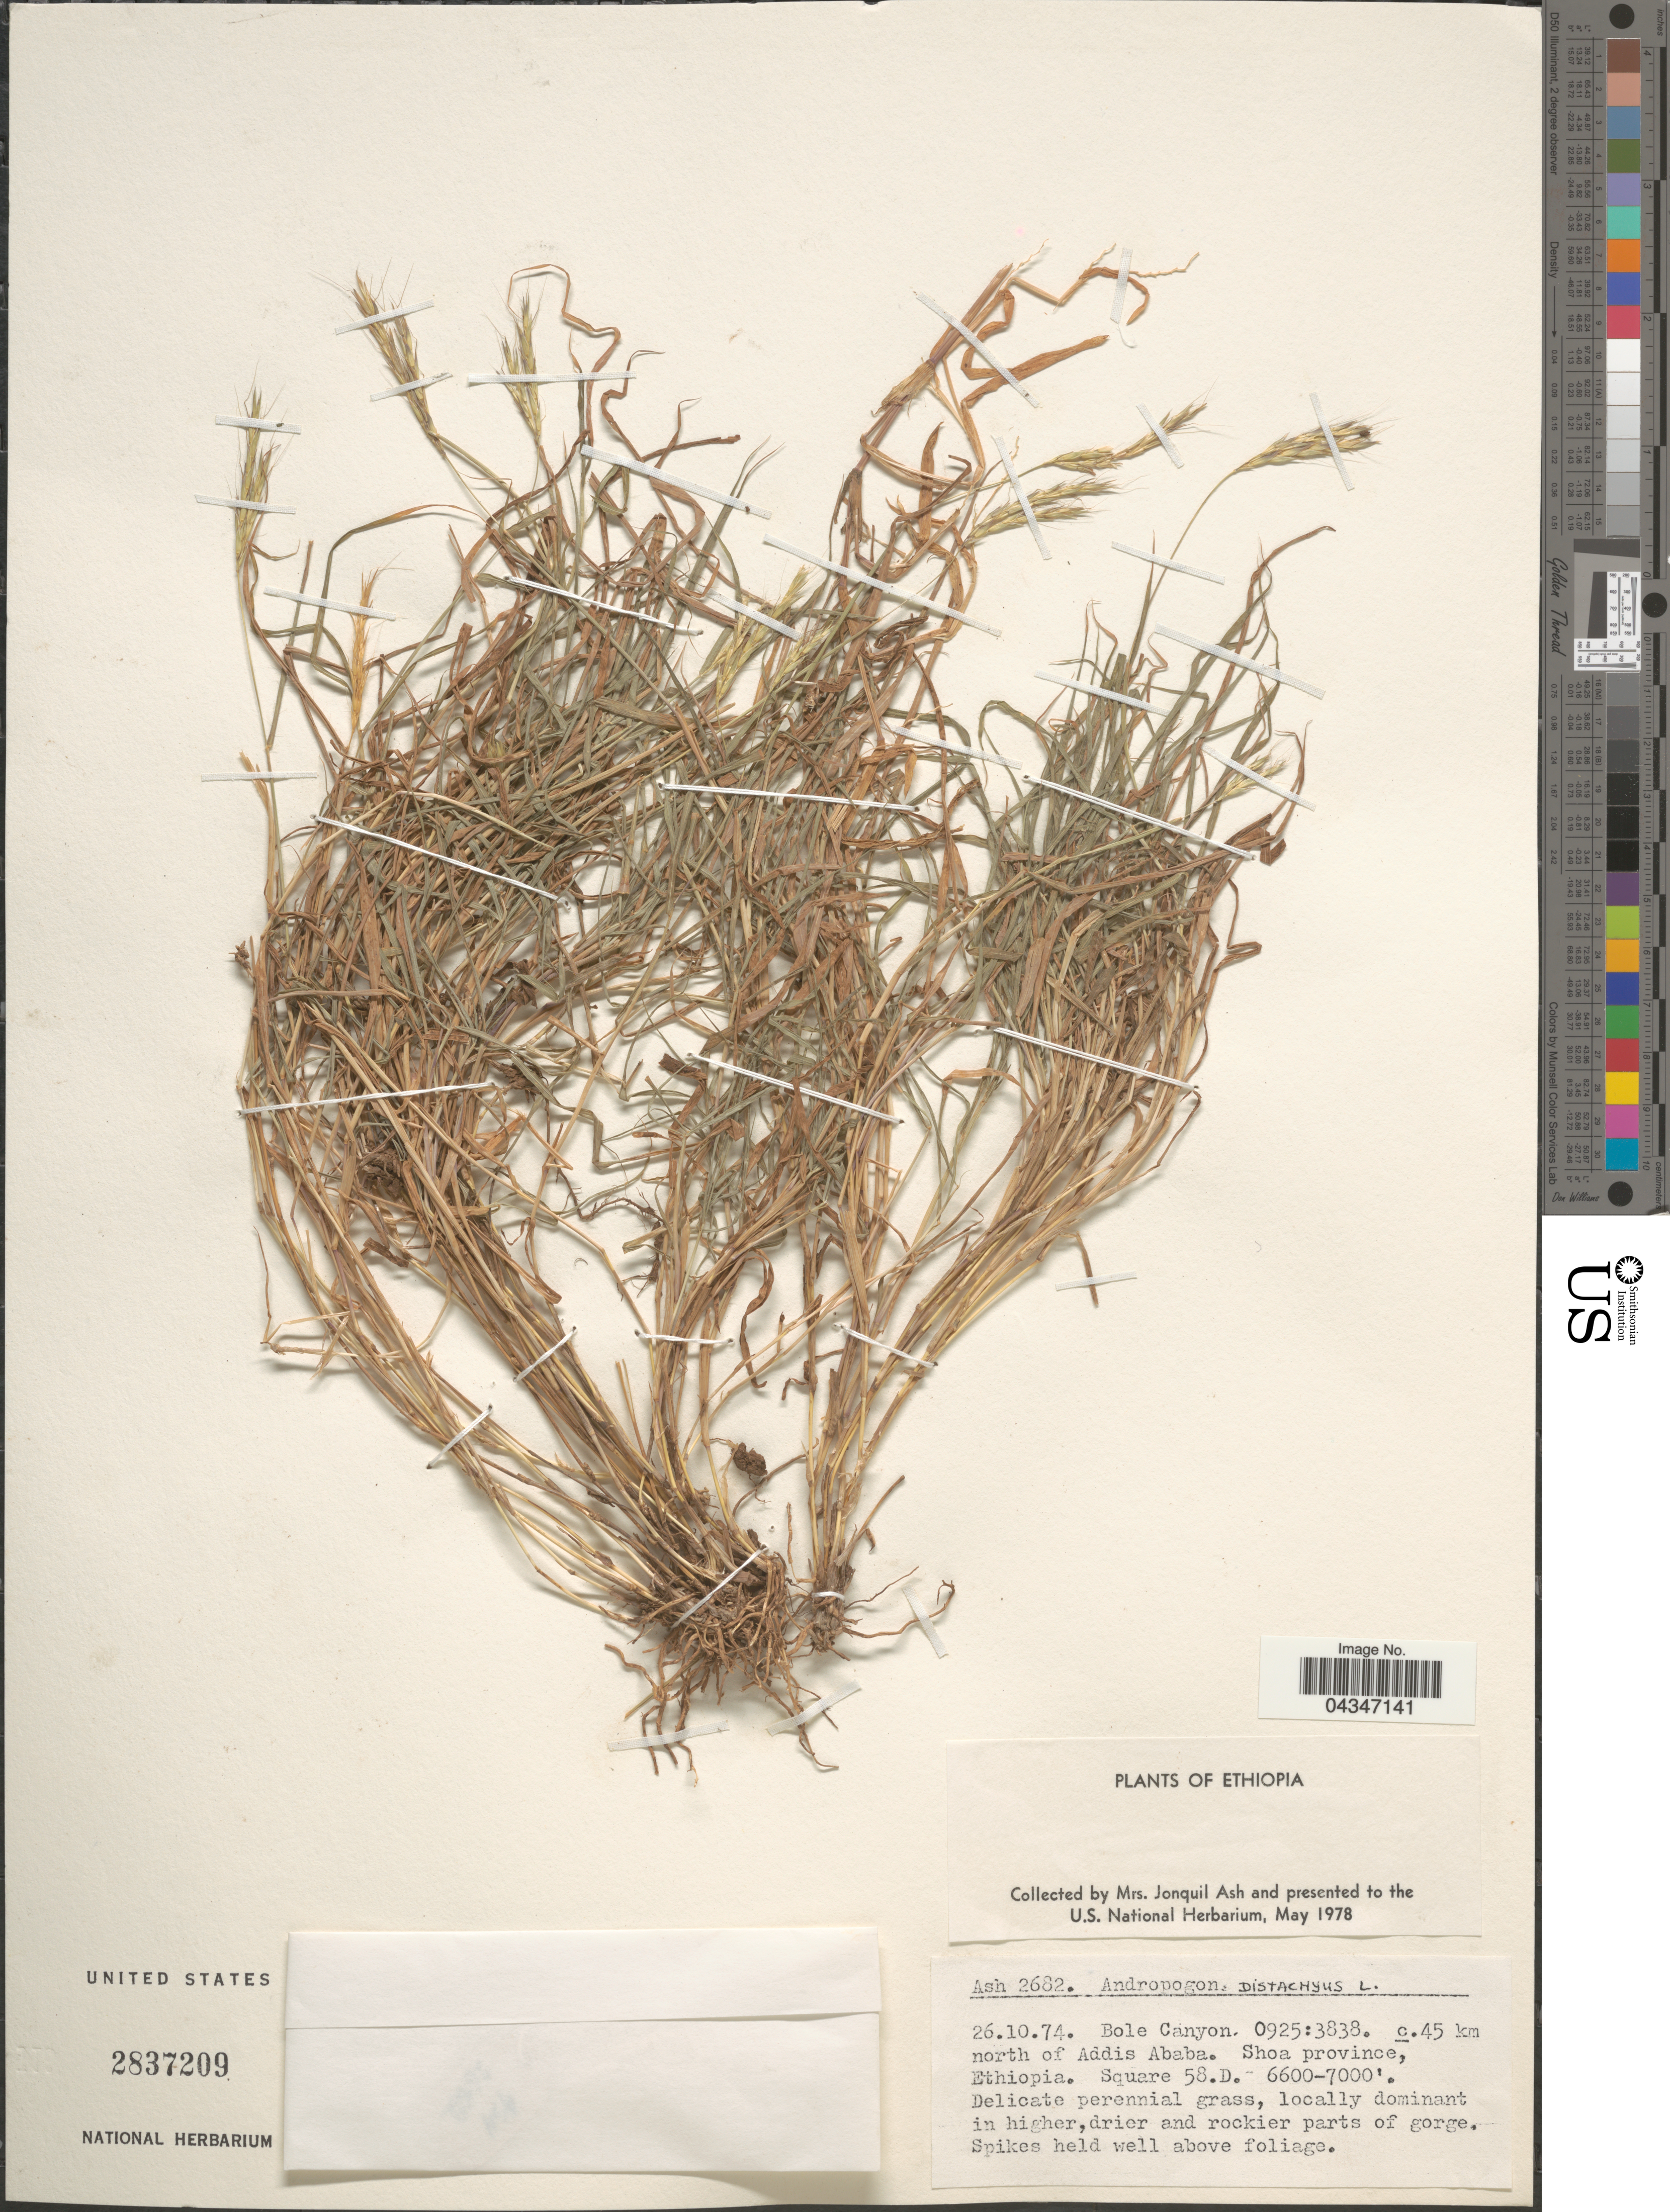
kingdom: Plantae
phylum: Tracheophyta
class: Liliopsida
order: Poales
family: Poaceae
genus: Andropogon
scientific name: Andropogon distachyos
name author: L.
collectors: J. Ash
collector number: Ash2682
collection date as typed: Transcribed d/m/y: 26/10/74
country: Ethiopia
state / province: Addis Ababa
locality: Bole Canyon. 0925:3838. c. 45 km north of Addis Ababa. Shoa province. Square 58.D.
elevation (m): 2012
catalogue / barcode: US 2837209